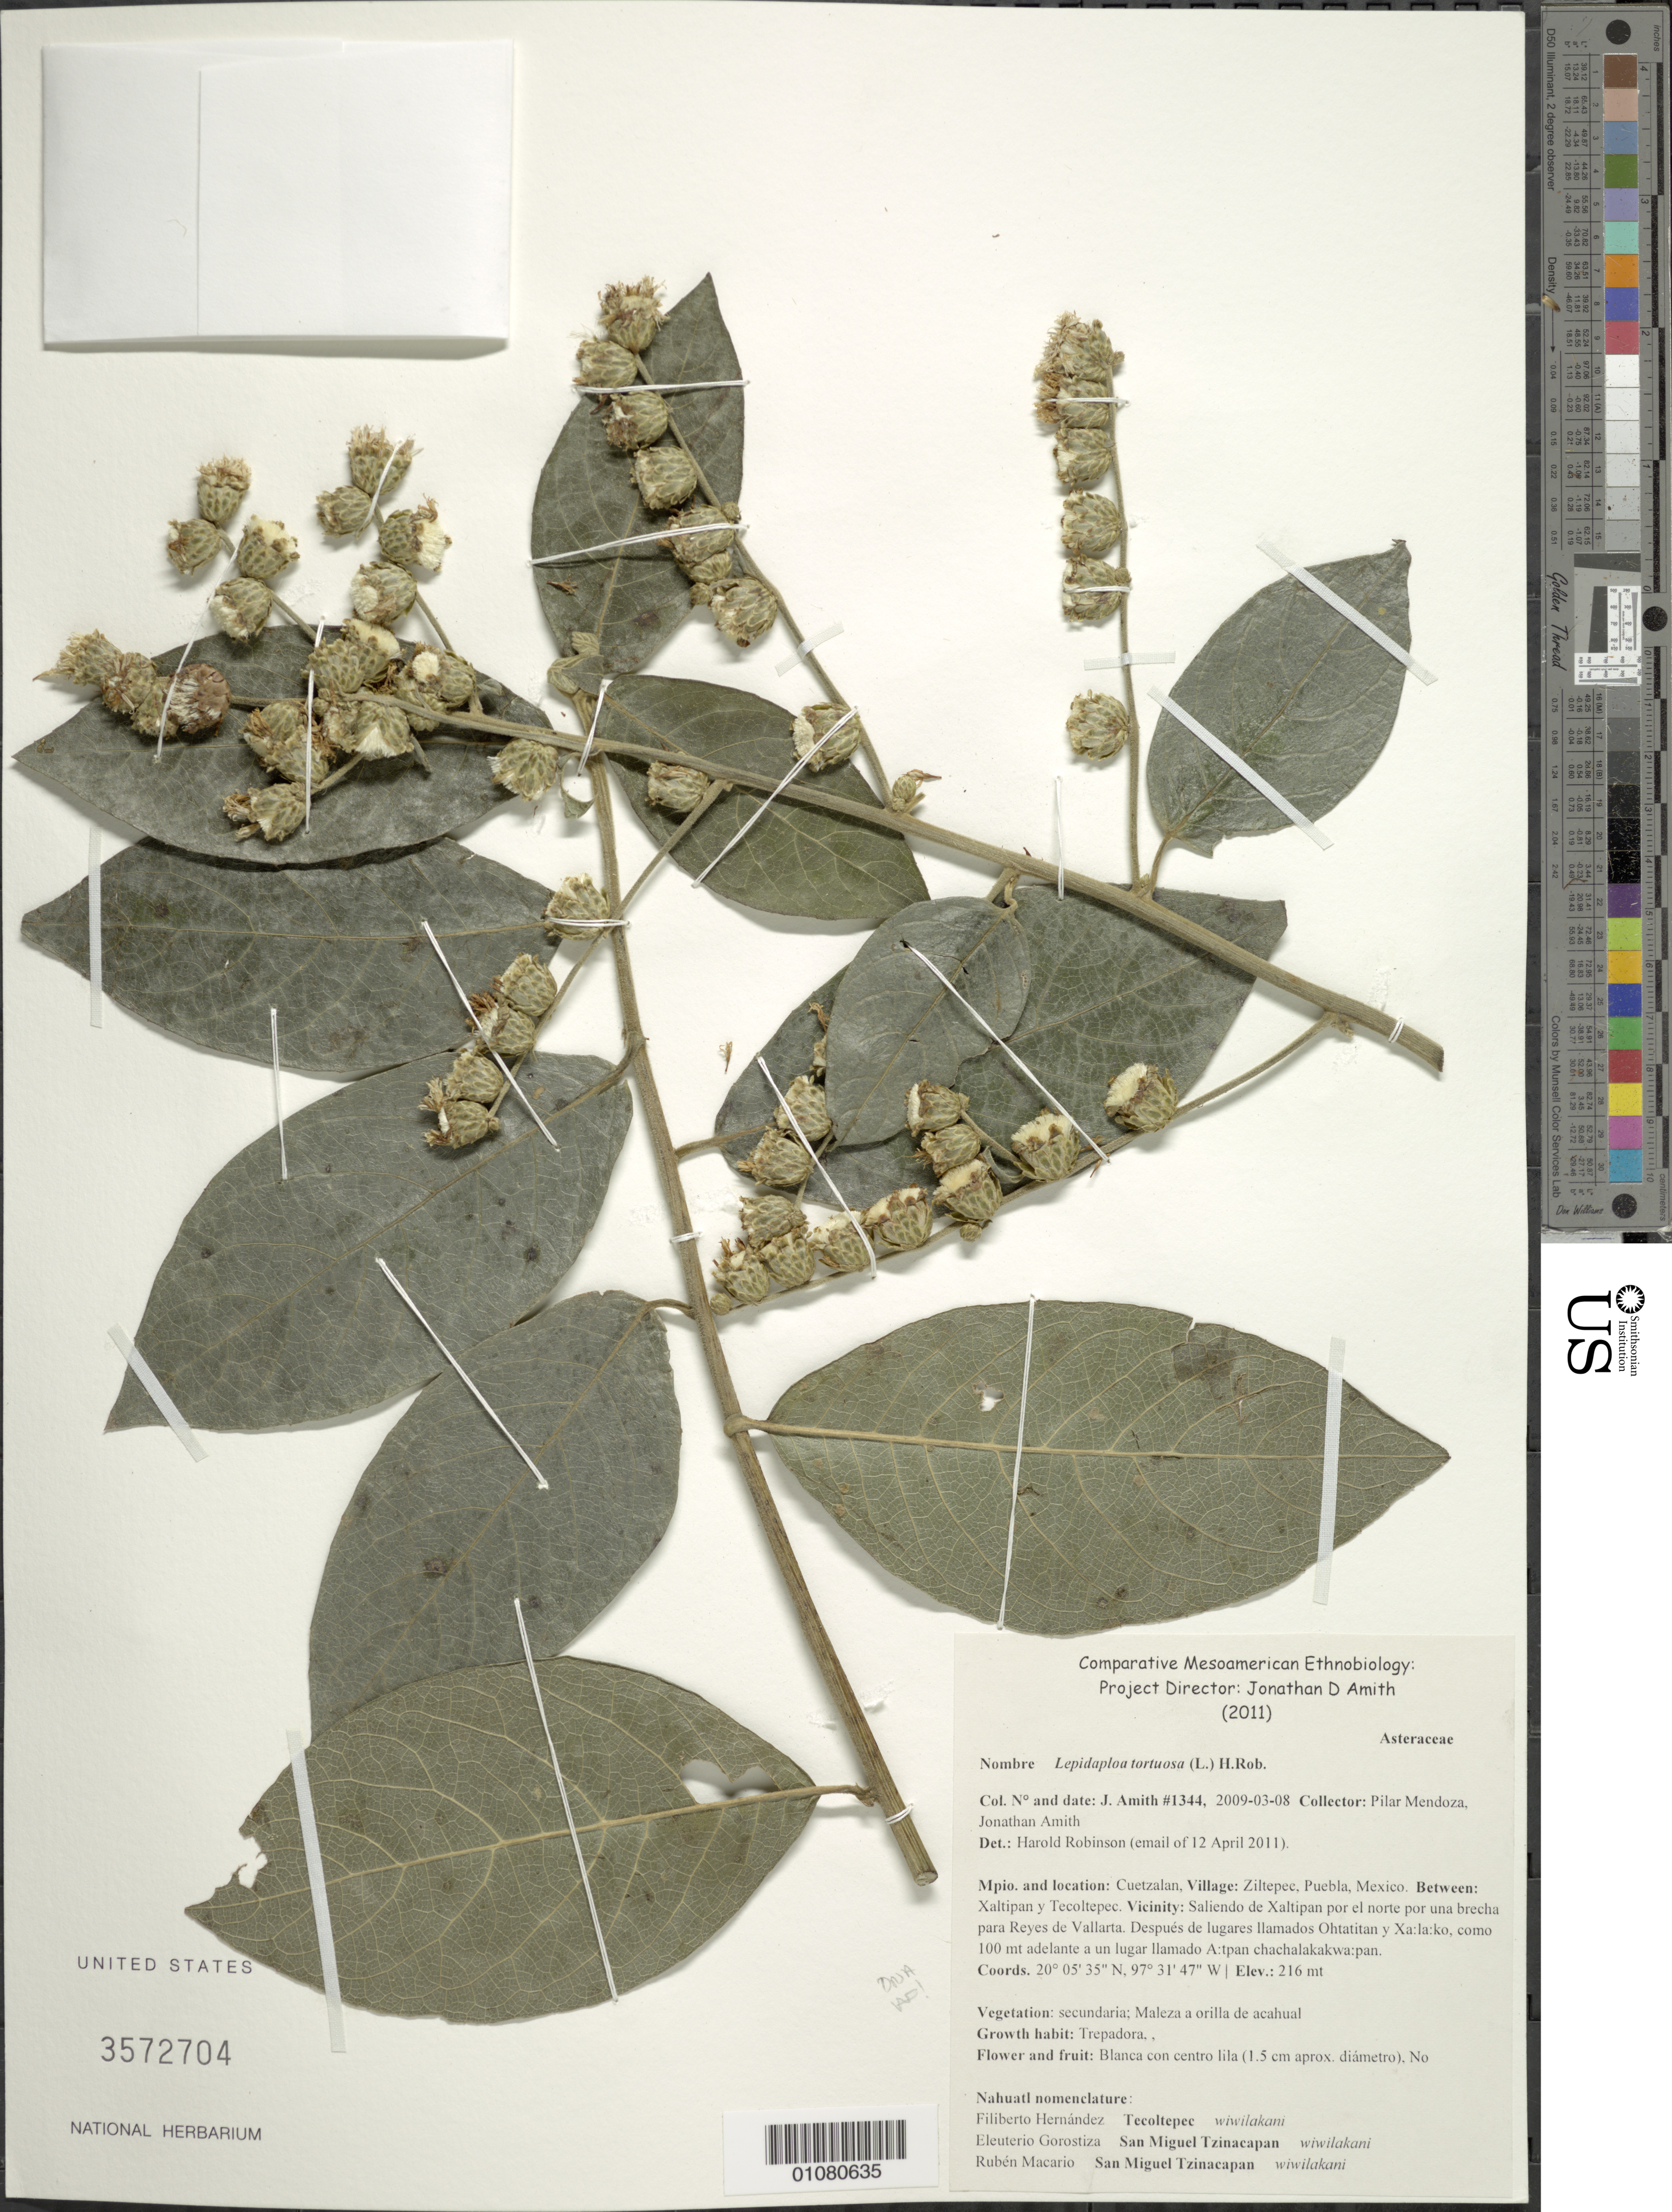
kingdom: Plantae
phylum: Tracheophyta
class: Magnoliopsida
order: Asterales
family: Asteraceae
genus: Lepidaploa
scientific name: Lepidaploa tortuosa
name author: (L.) H. Rob.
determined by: Robinson, Harold E., (US)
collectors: J. D. Amith & P. Mendoza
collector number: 1344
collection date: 2009-03-08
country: Mexico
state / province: Puebla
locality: Ziltepec, Cuetzalan, between Xaltiplan y Tecoltecpec; vic Saliendo de Xaltipan por el norte por una brecha para Reyes de Vallarta. Despues de lugares llamados Ohtatitan y Xa:la:ko, como 100m adelante a un lugar…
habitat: Vegetation secundaria; Maleza a orilla de acahual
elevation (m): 216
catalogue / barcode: US 3572704